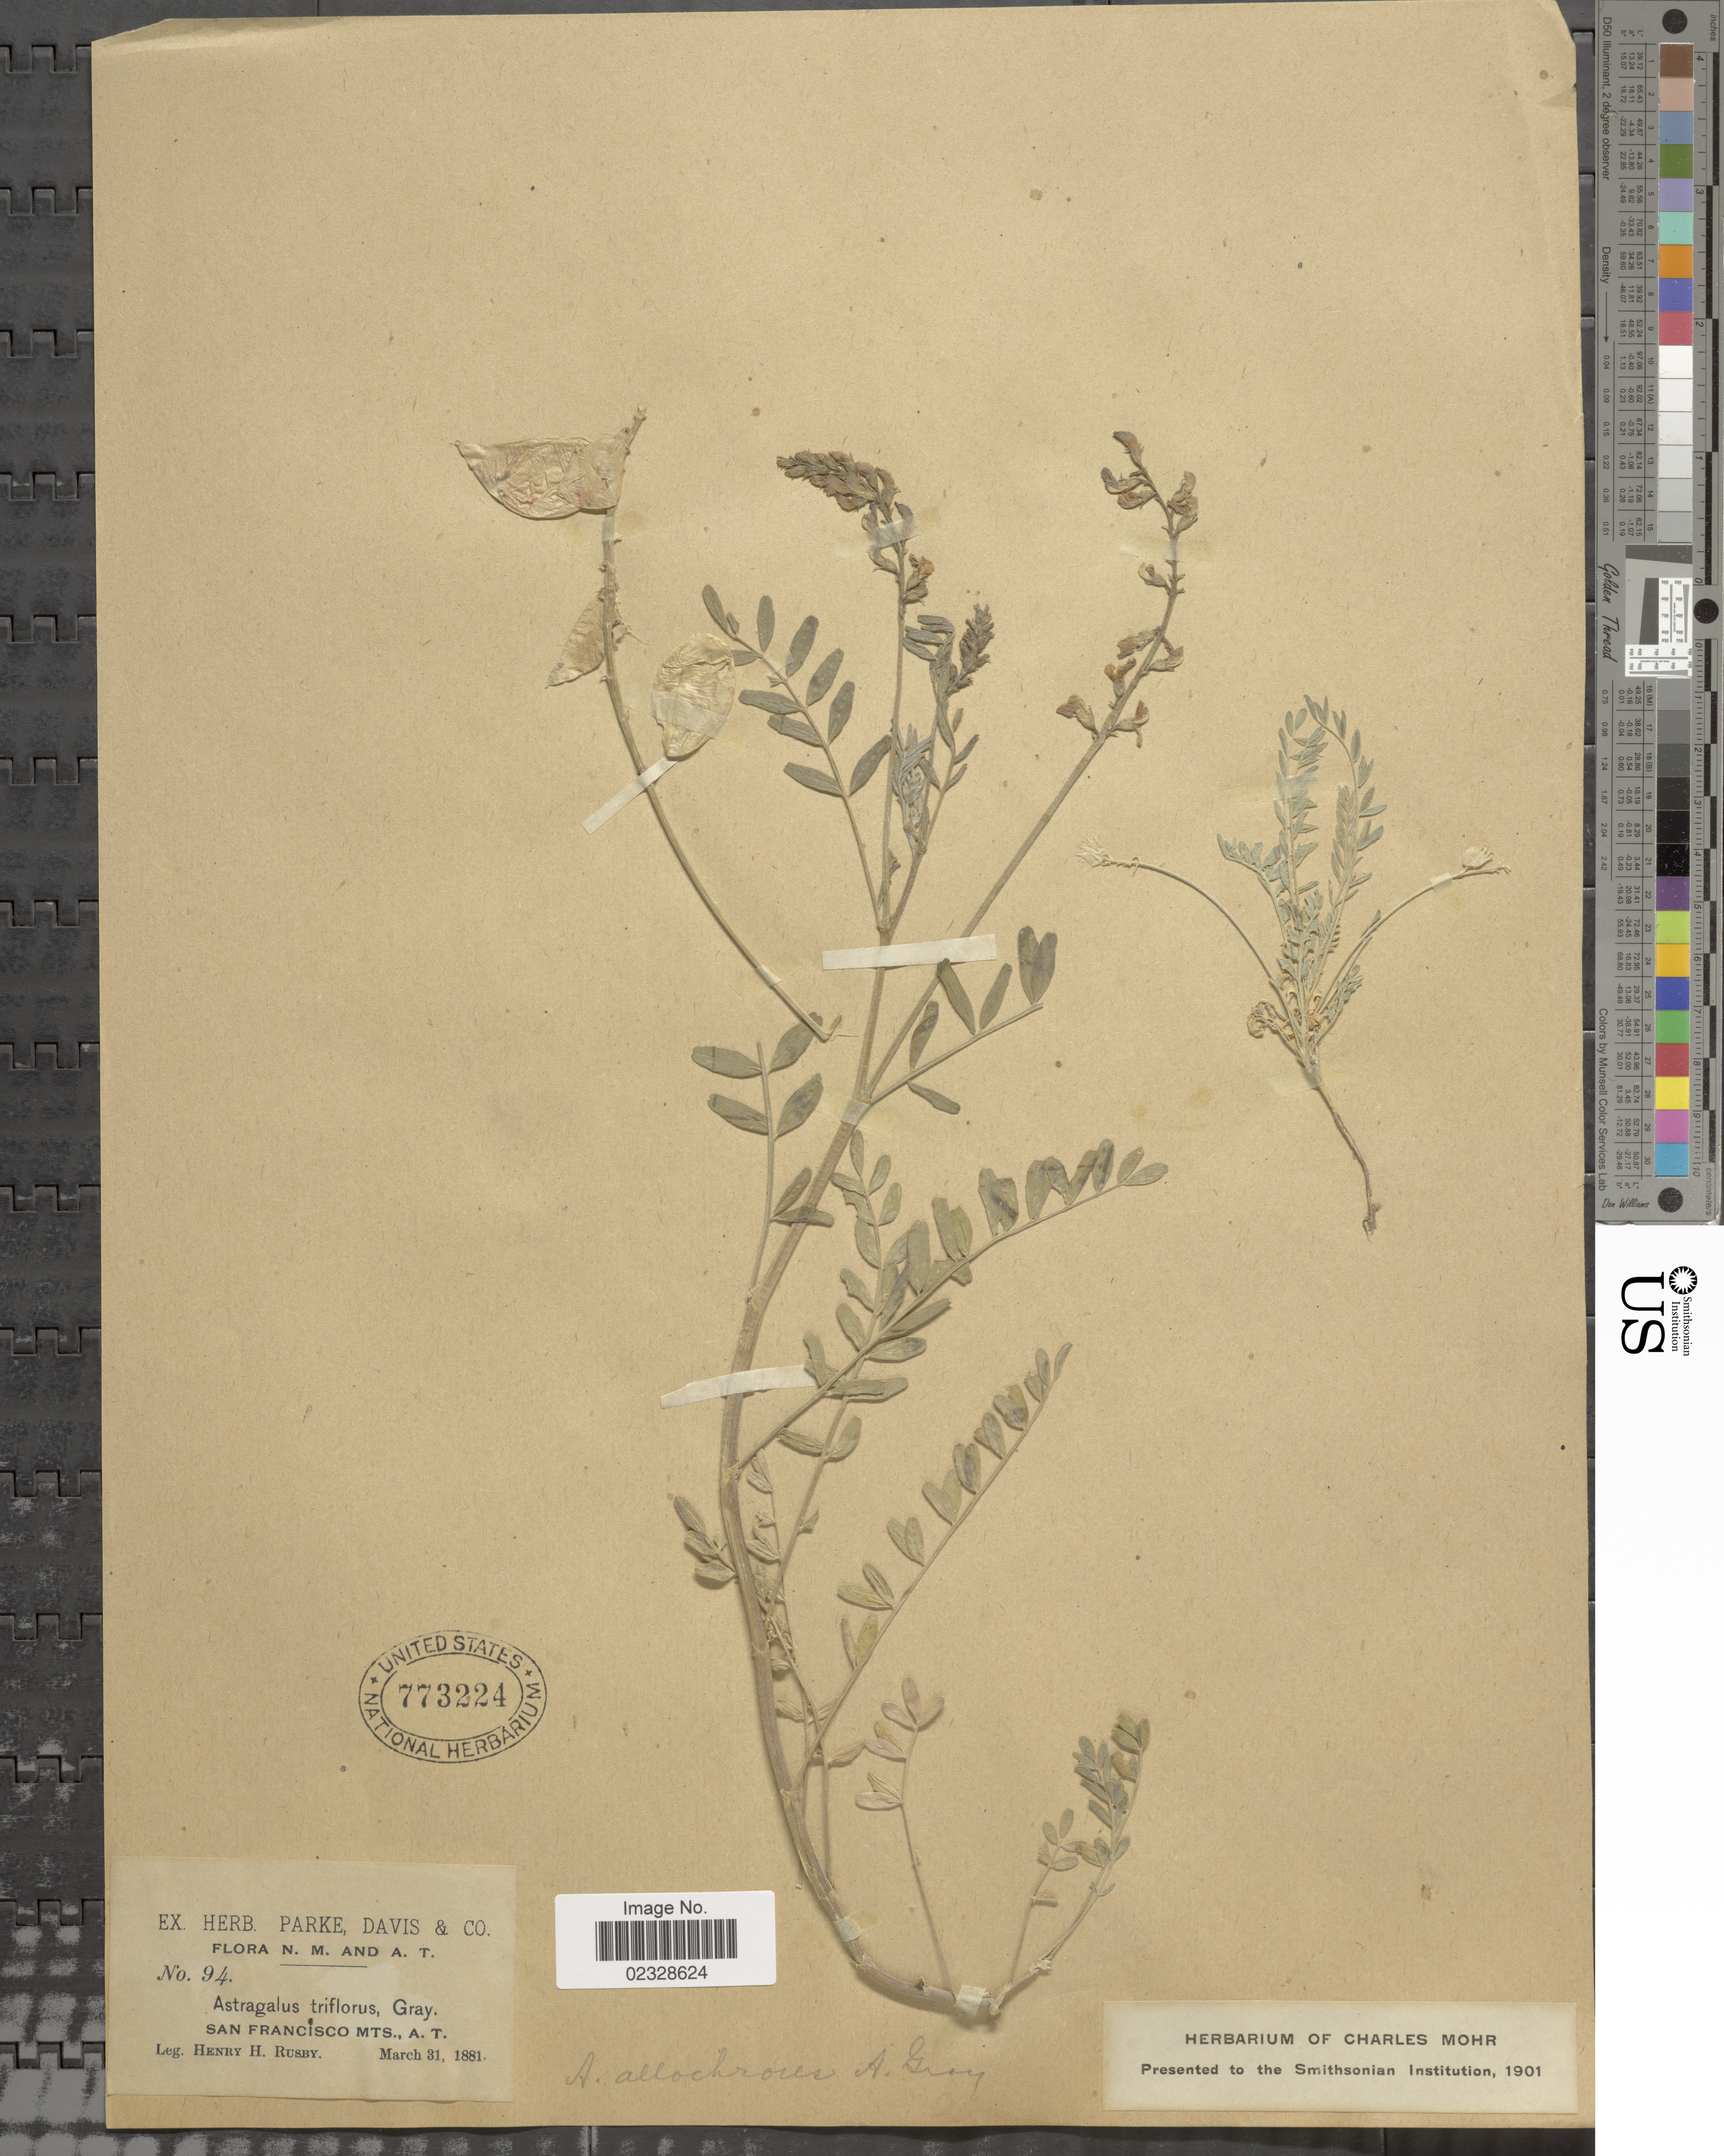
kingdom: Plantae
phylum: Tracheophyta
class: Magnoliopsida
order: Fabales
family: Fabaceae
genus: Astragalus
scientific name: Astragalus allochrous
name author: A. Gray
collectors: H. H. Rusby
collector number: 94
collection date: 1881-03-31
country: United States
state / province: Arizona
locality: San Francisco Mts., A.T.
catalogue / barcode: US 773224